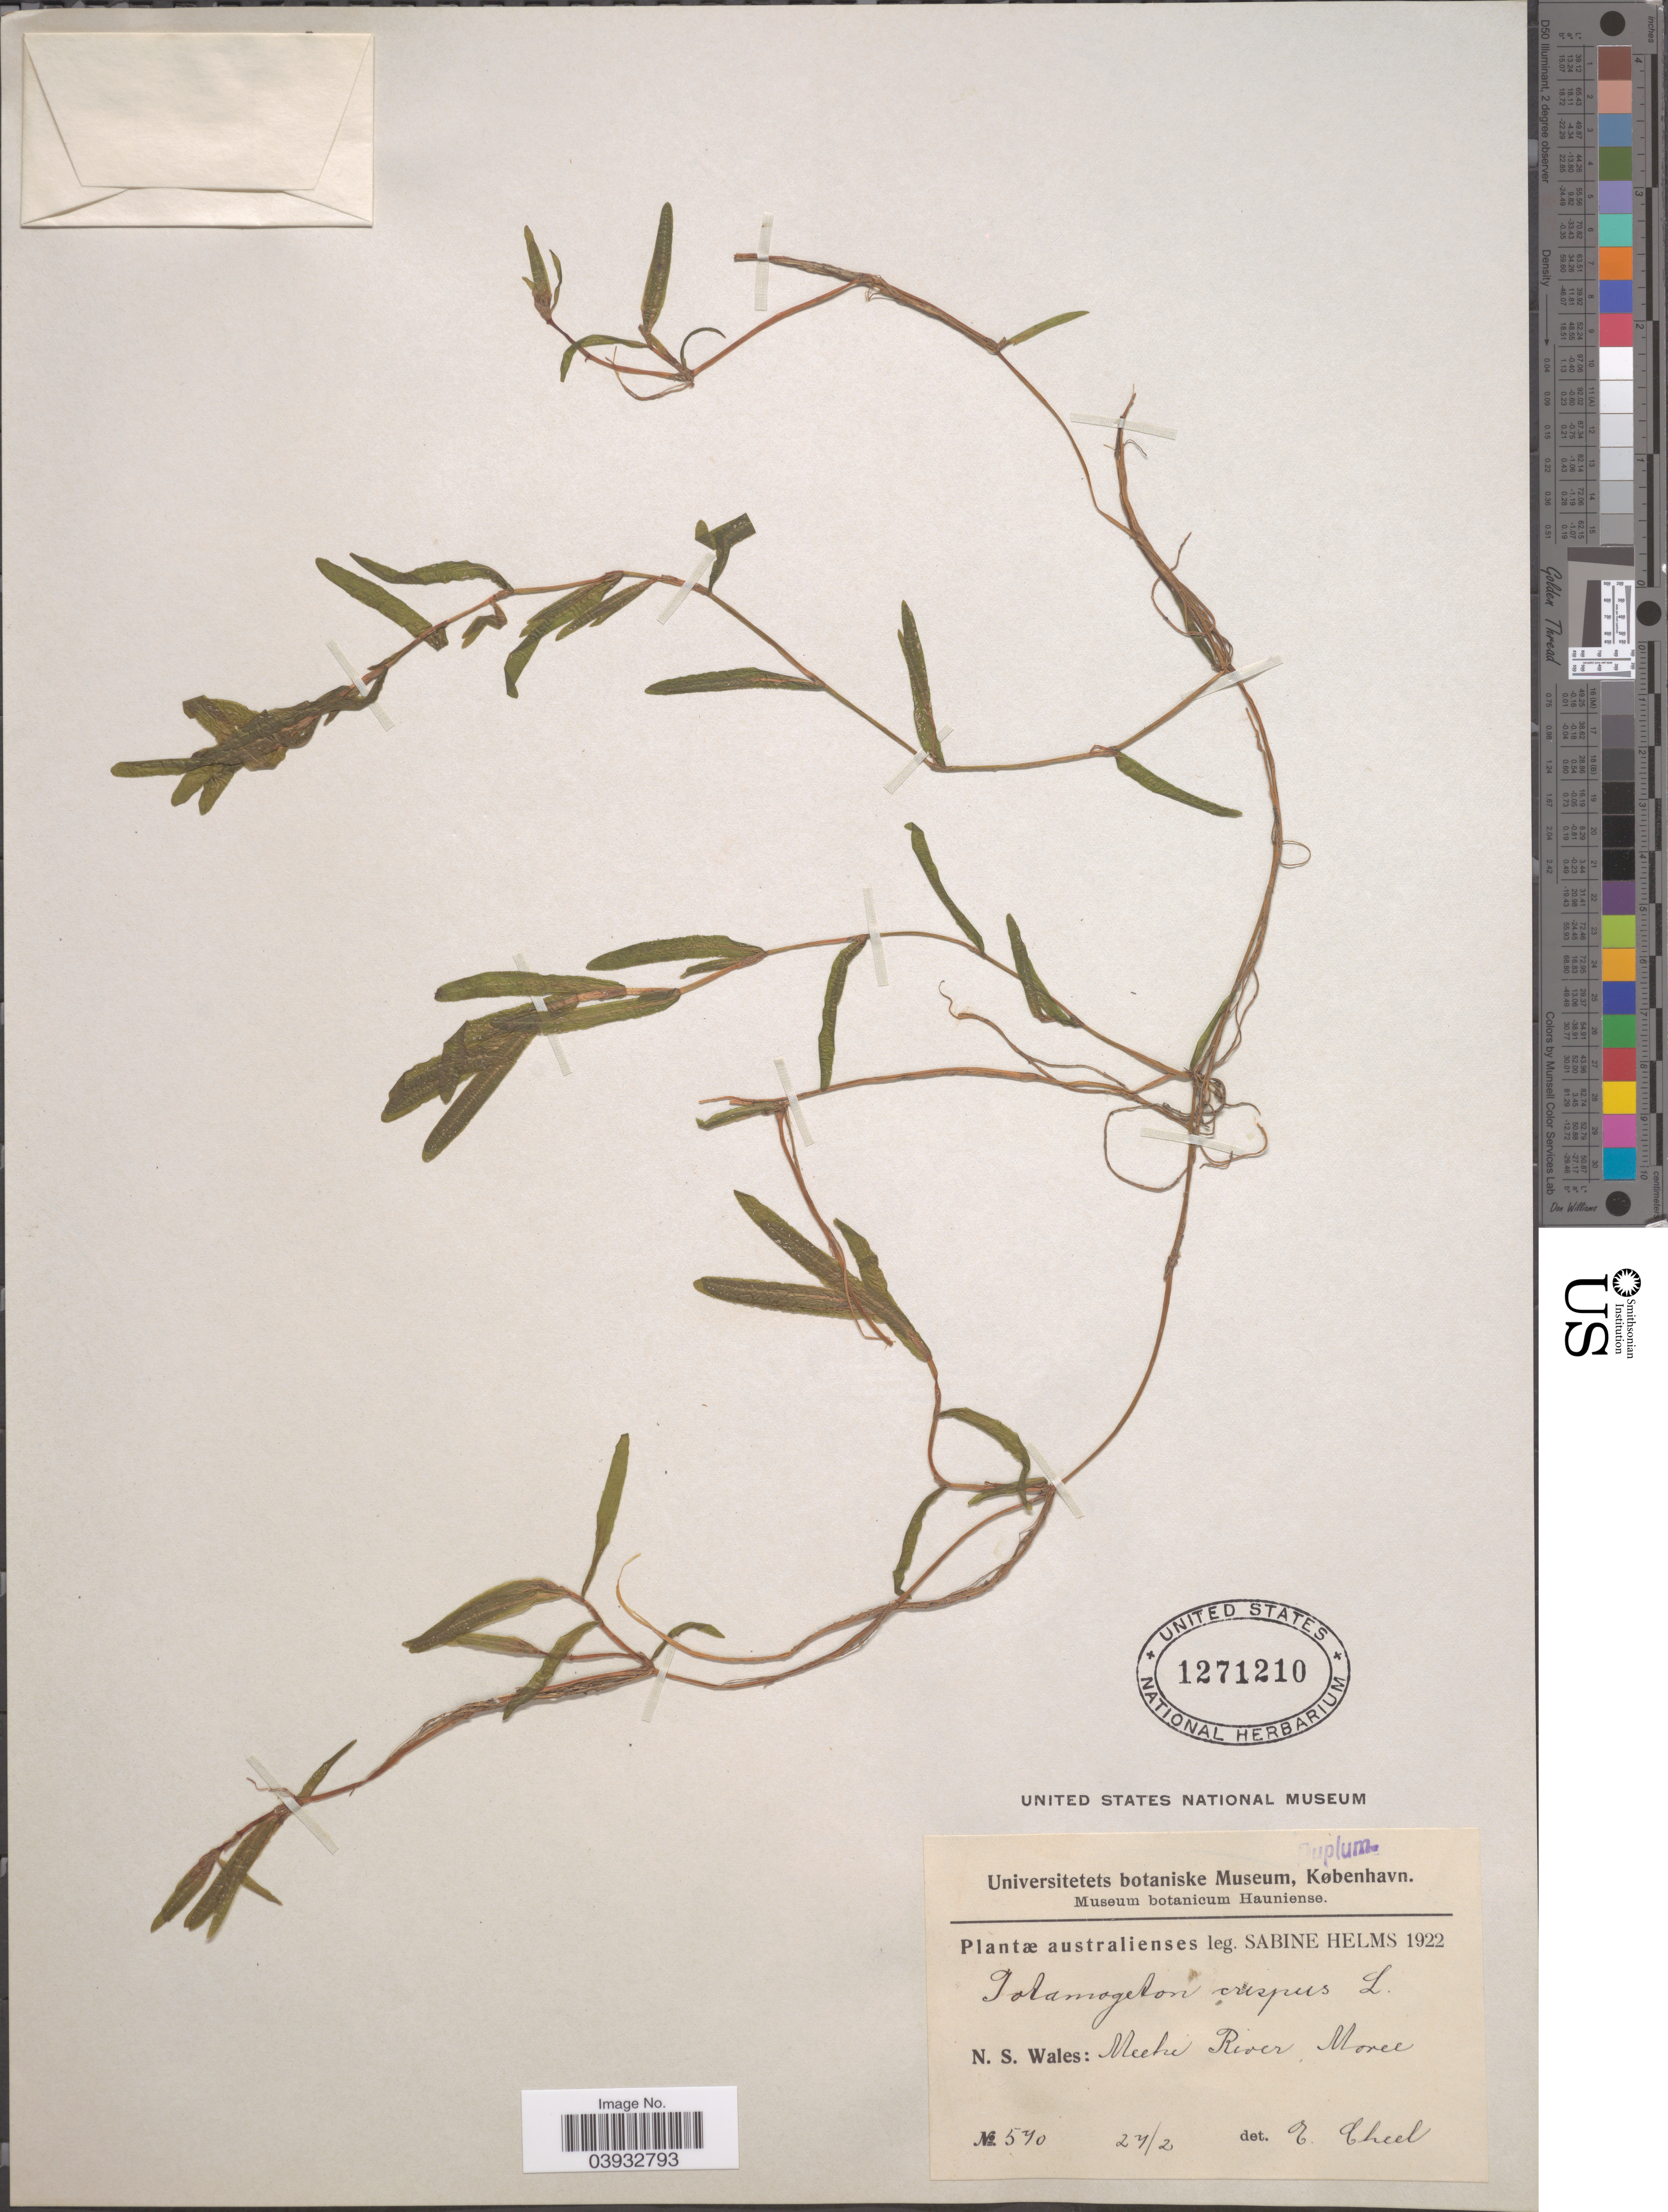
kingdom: Plantae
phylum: Tracheophyta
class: Liliopsida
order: Alismatales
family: Potamogetonaceae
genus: Potamogeton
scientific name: Potamogeton crispus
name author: L.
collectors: S. Helms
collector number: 570*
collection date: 1922-02-27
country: Australia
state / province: New South Wales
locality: Meehi River, Moree.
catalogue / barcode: US 1271210